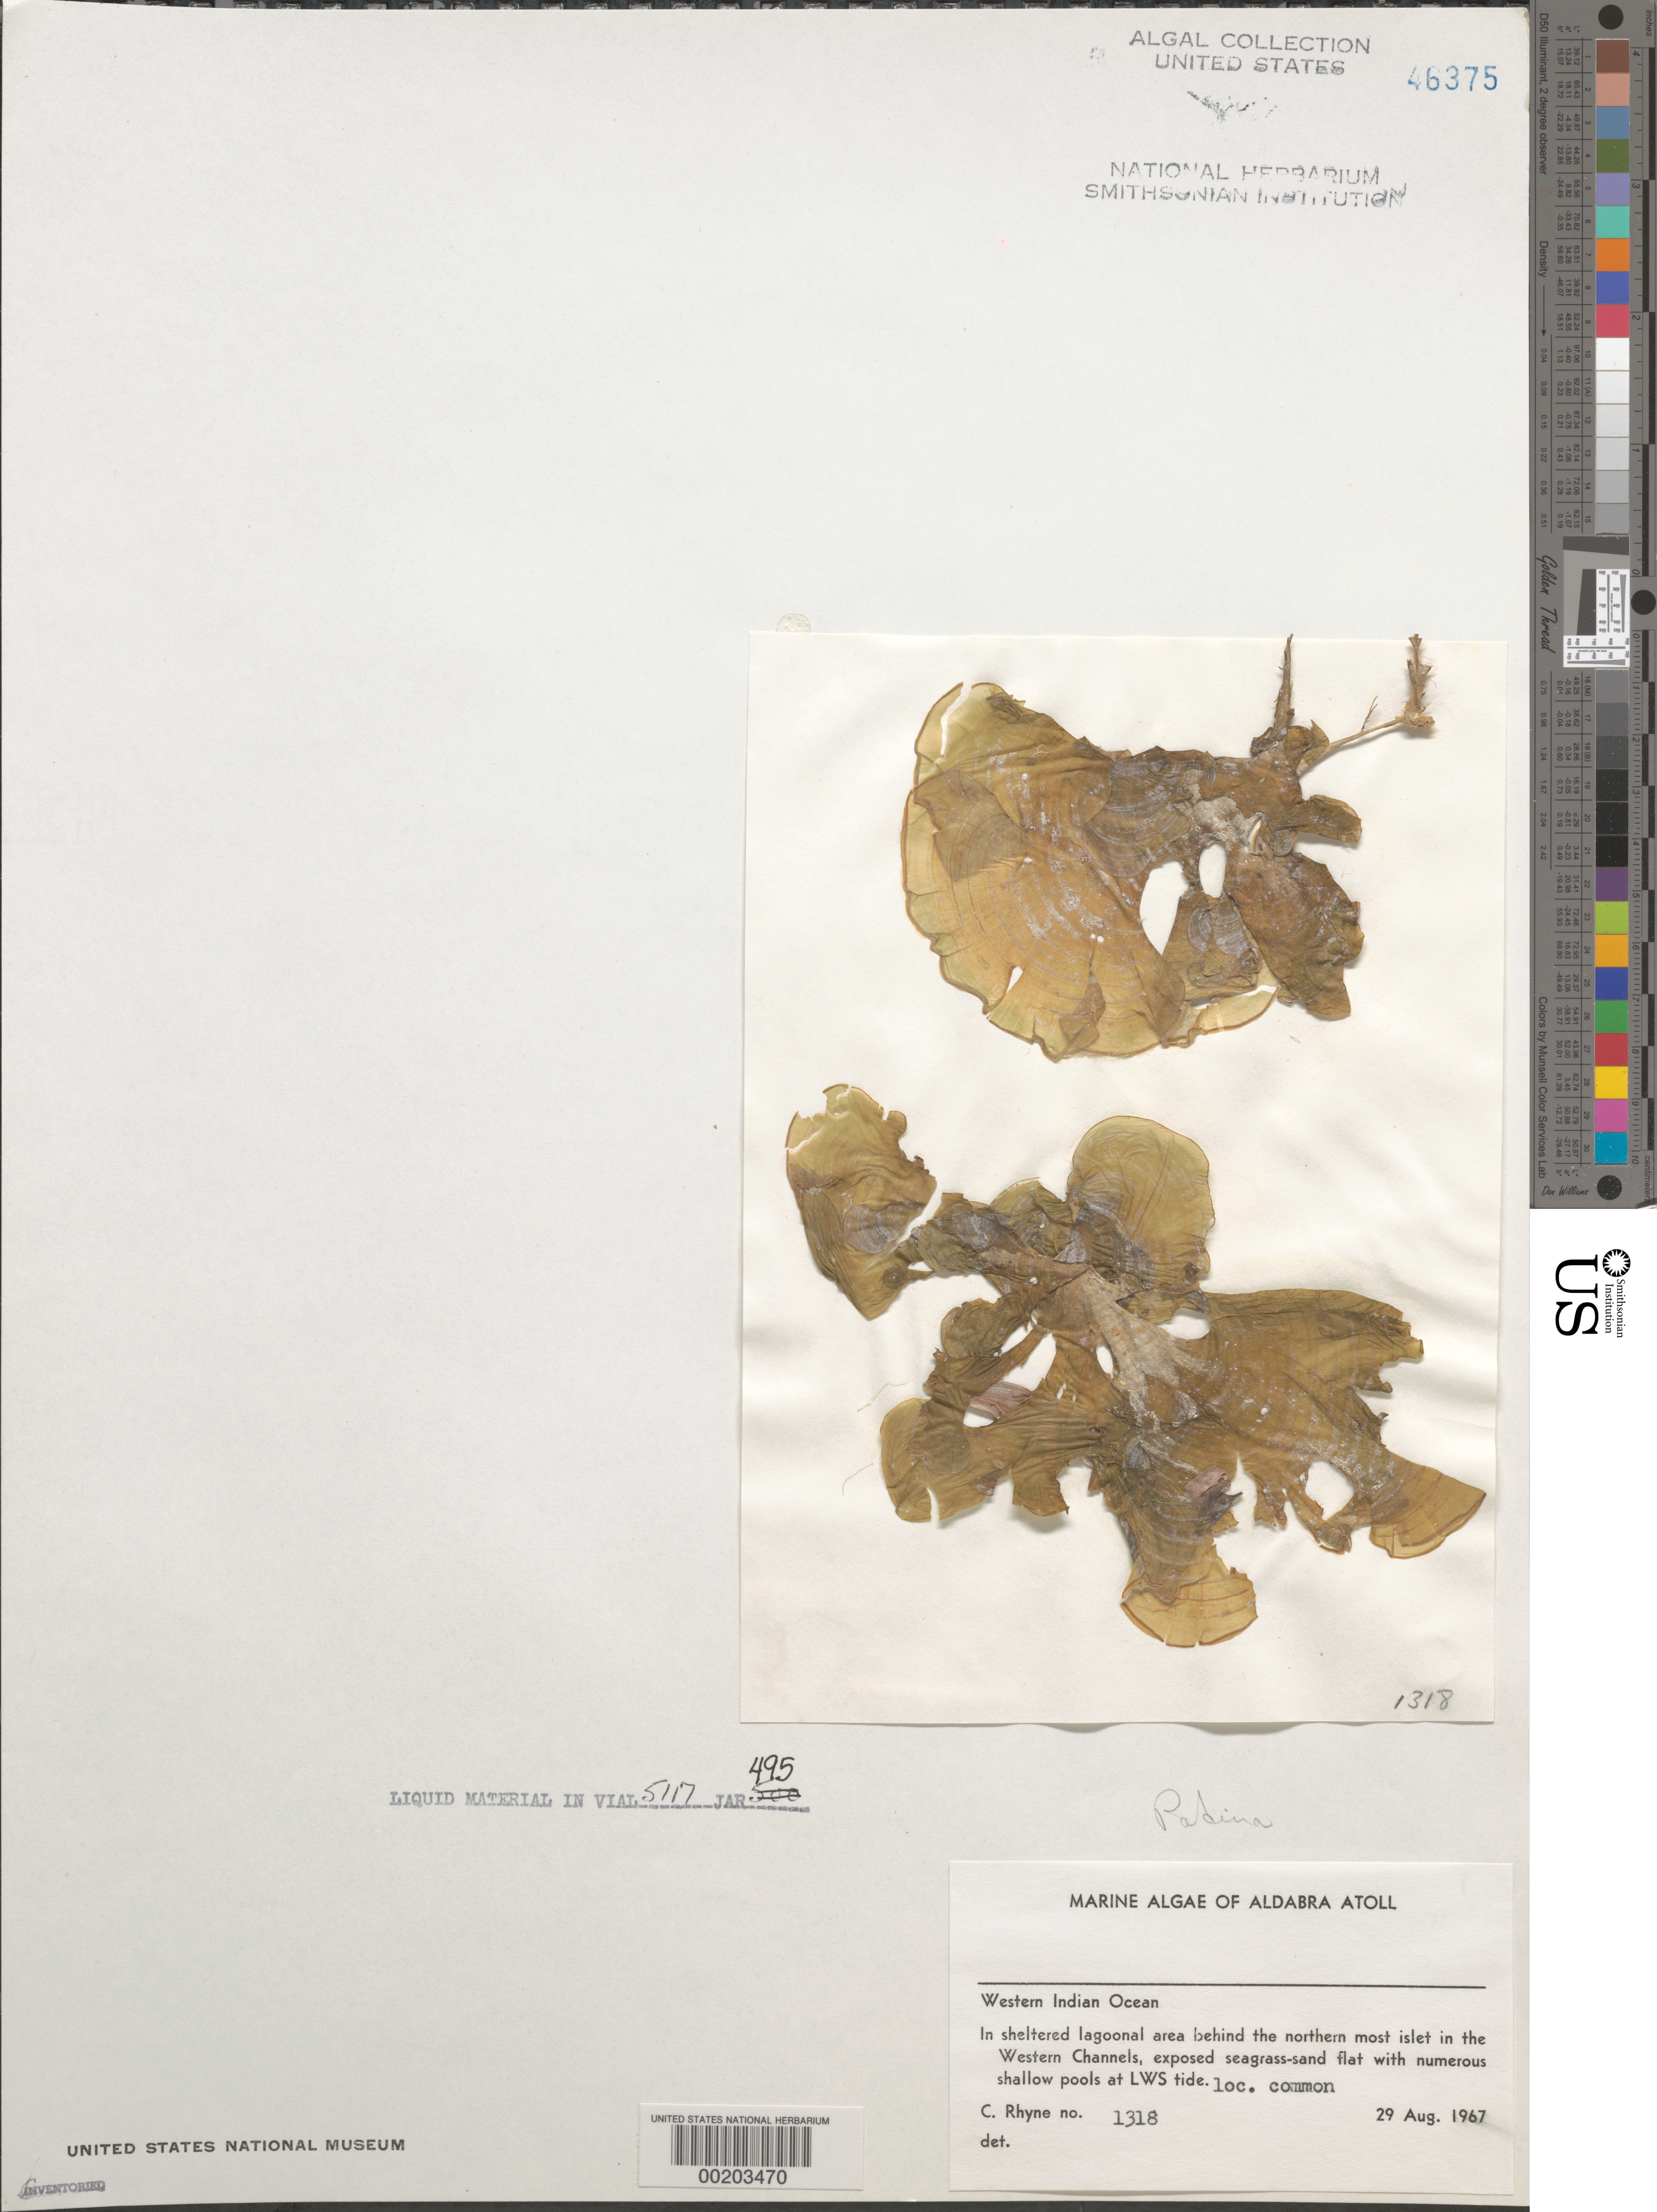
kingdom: Chromista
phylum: Ochrophyta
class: Phaeophyceae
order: Dictyotales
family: Dictyotaceae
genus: Padina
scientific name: Padina sp.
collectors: C. Rhyne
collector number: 1318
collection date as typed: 29 Aug 1967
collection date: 1967-08-29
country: Seychelles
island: Aldabra Atoll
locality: Western Channels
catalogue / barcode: US 46375